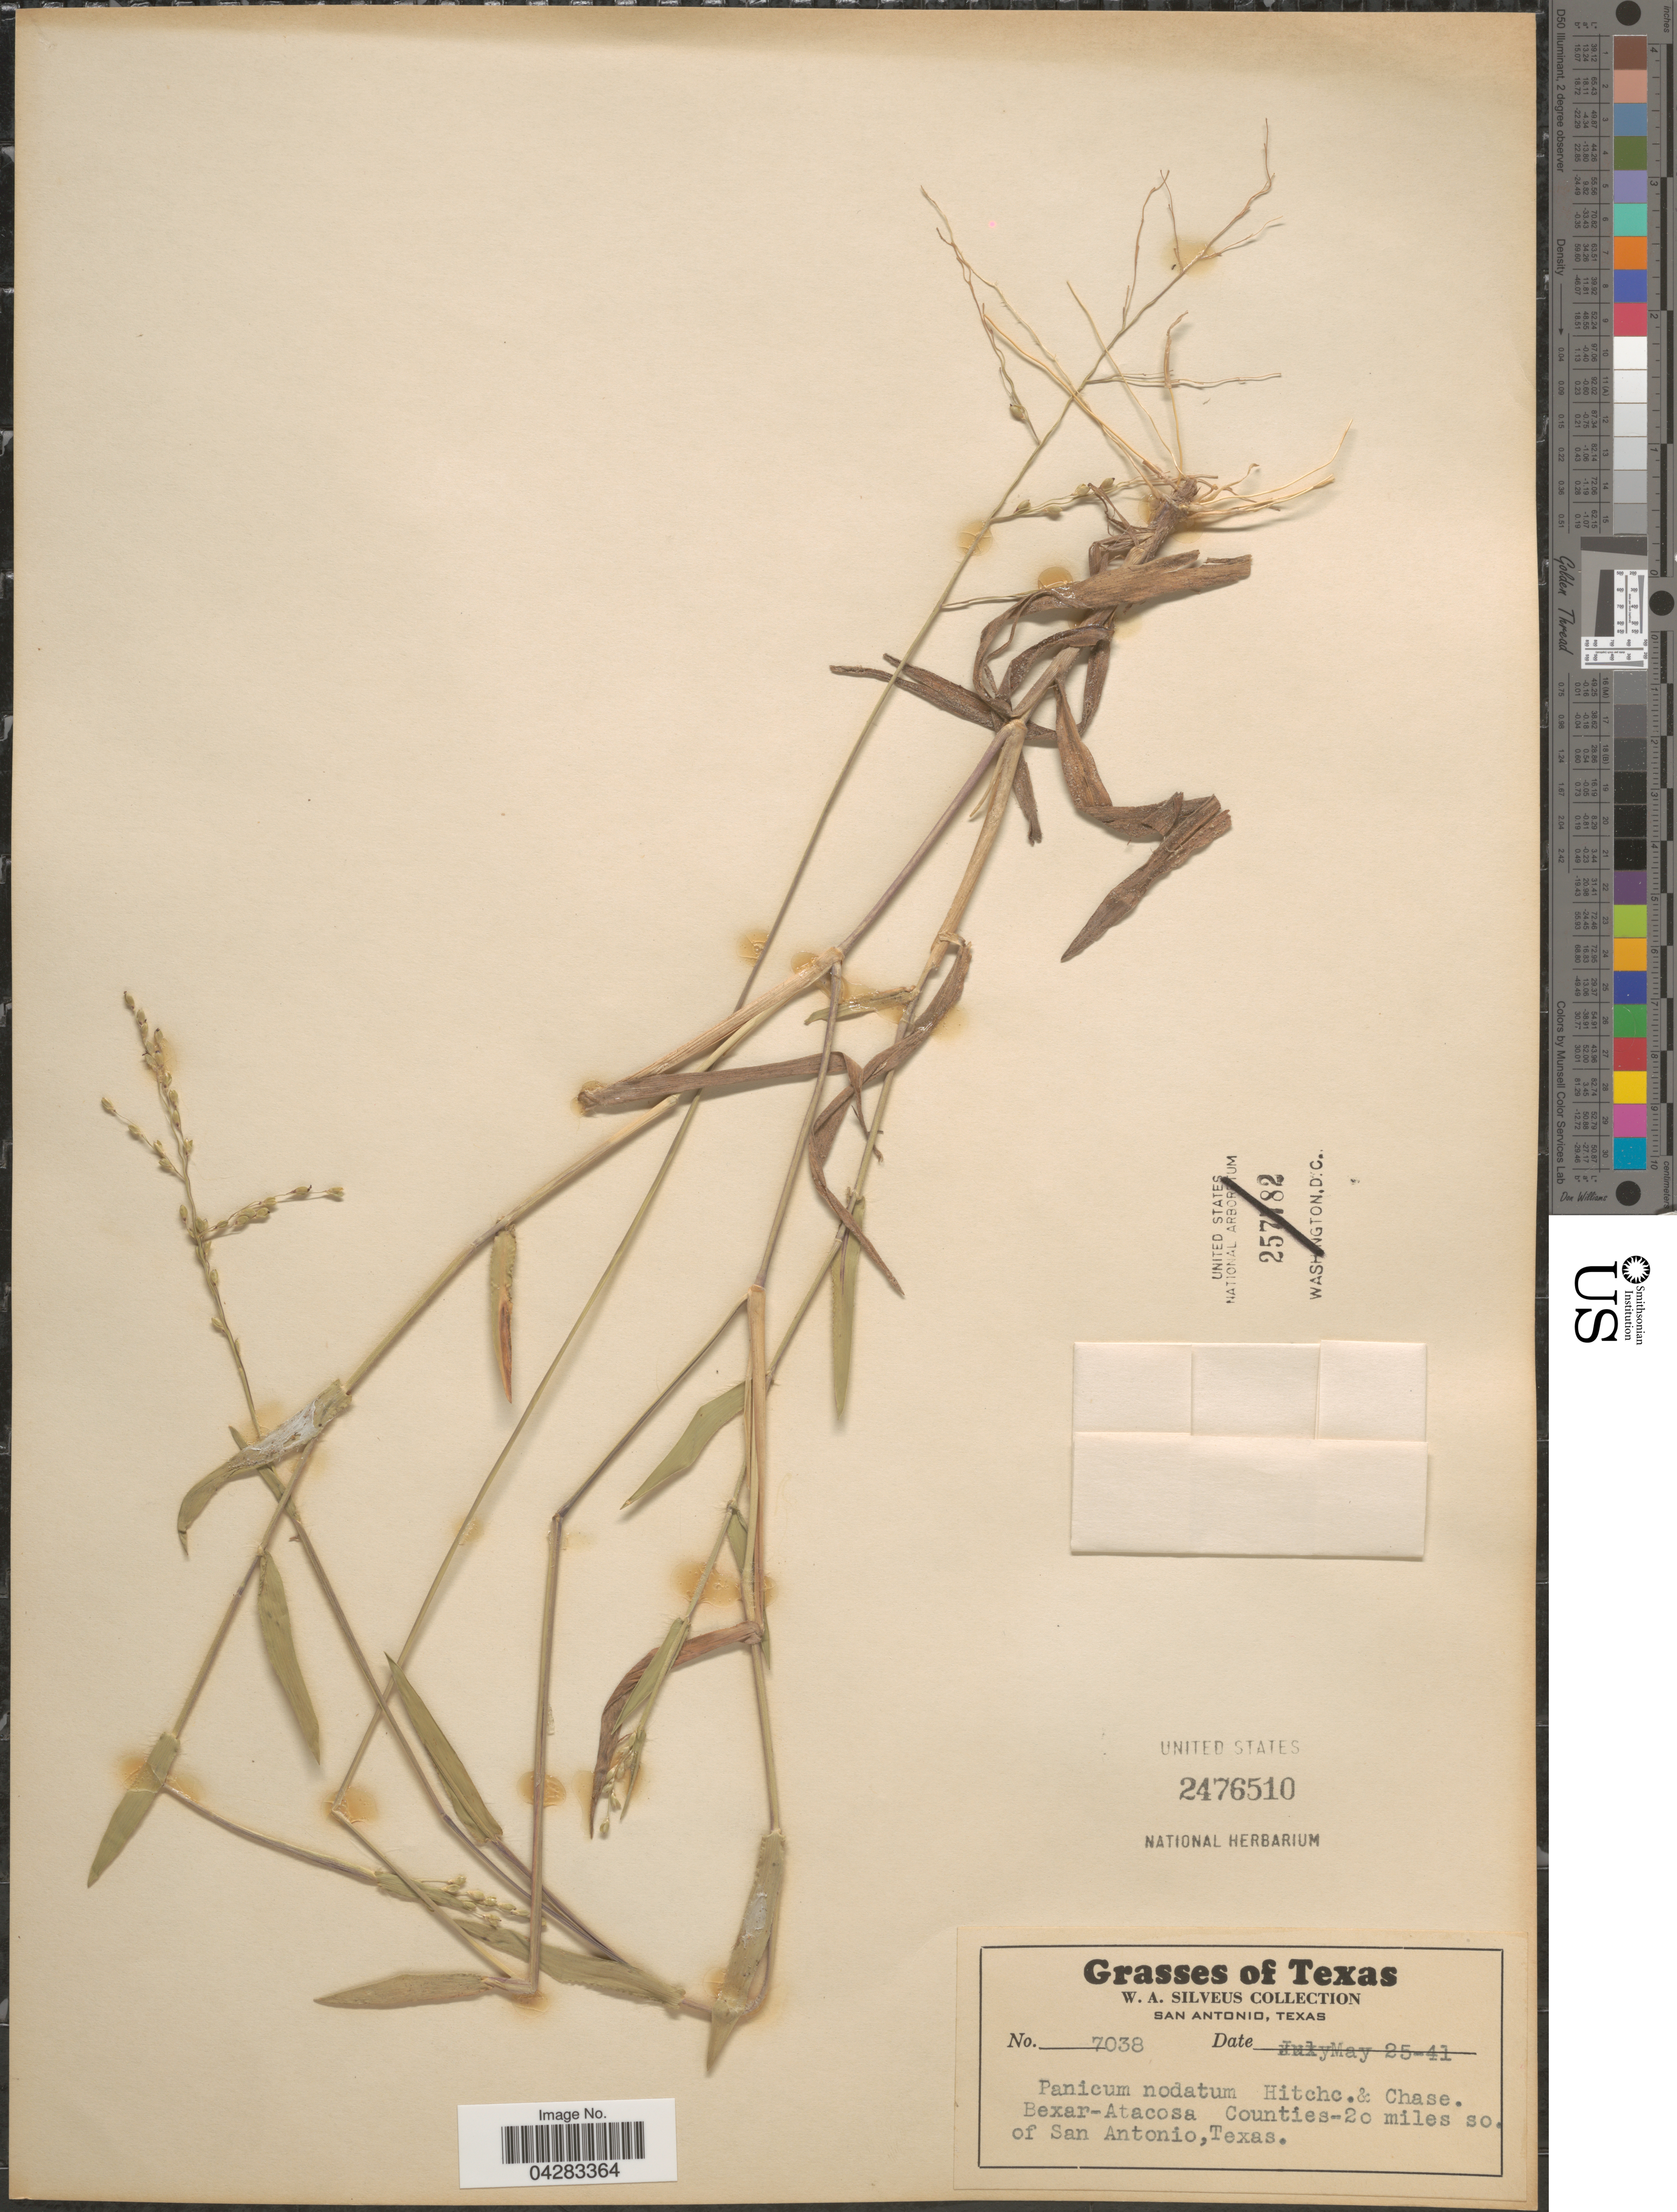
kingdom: Plantae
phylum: Tracheophyta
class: Liliopsida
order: Poales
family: Poaceae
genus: Dichanthelium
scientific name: Dichanthelium nodatum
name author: (Hitchc. & Chase) Gould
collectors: W. Silveus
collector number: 7038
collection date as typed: Transcribed d/m/y: 25/5/41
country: United States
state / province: Texas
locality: Bexar-Atacosa Counties-20 miles so. of San Antonio.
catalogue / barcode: US 2476510